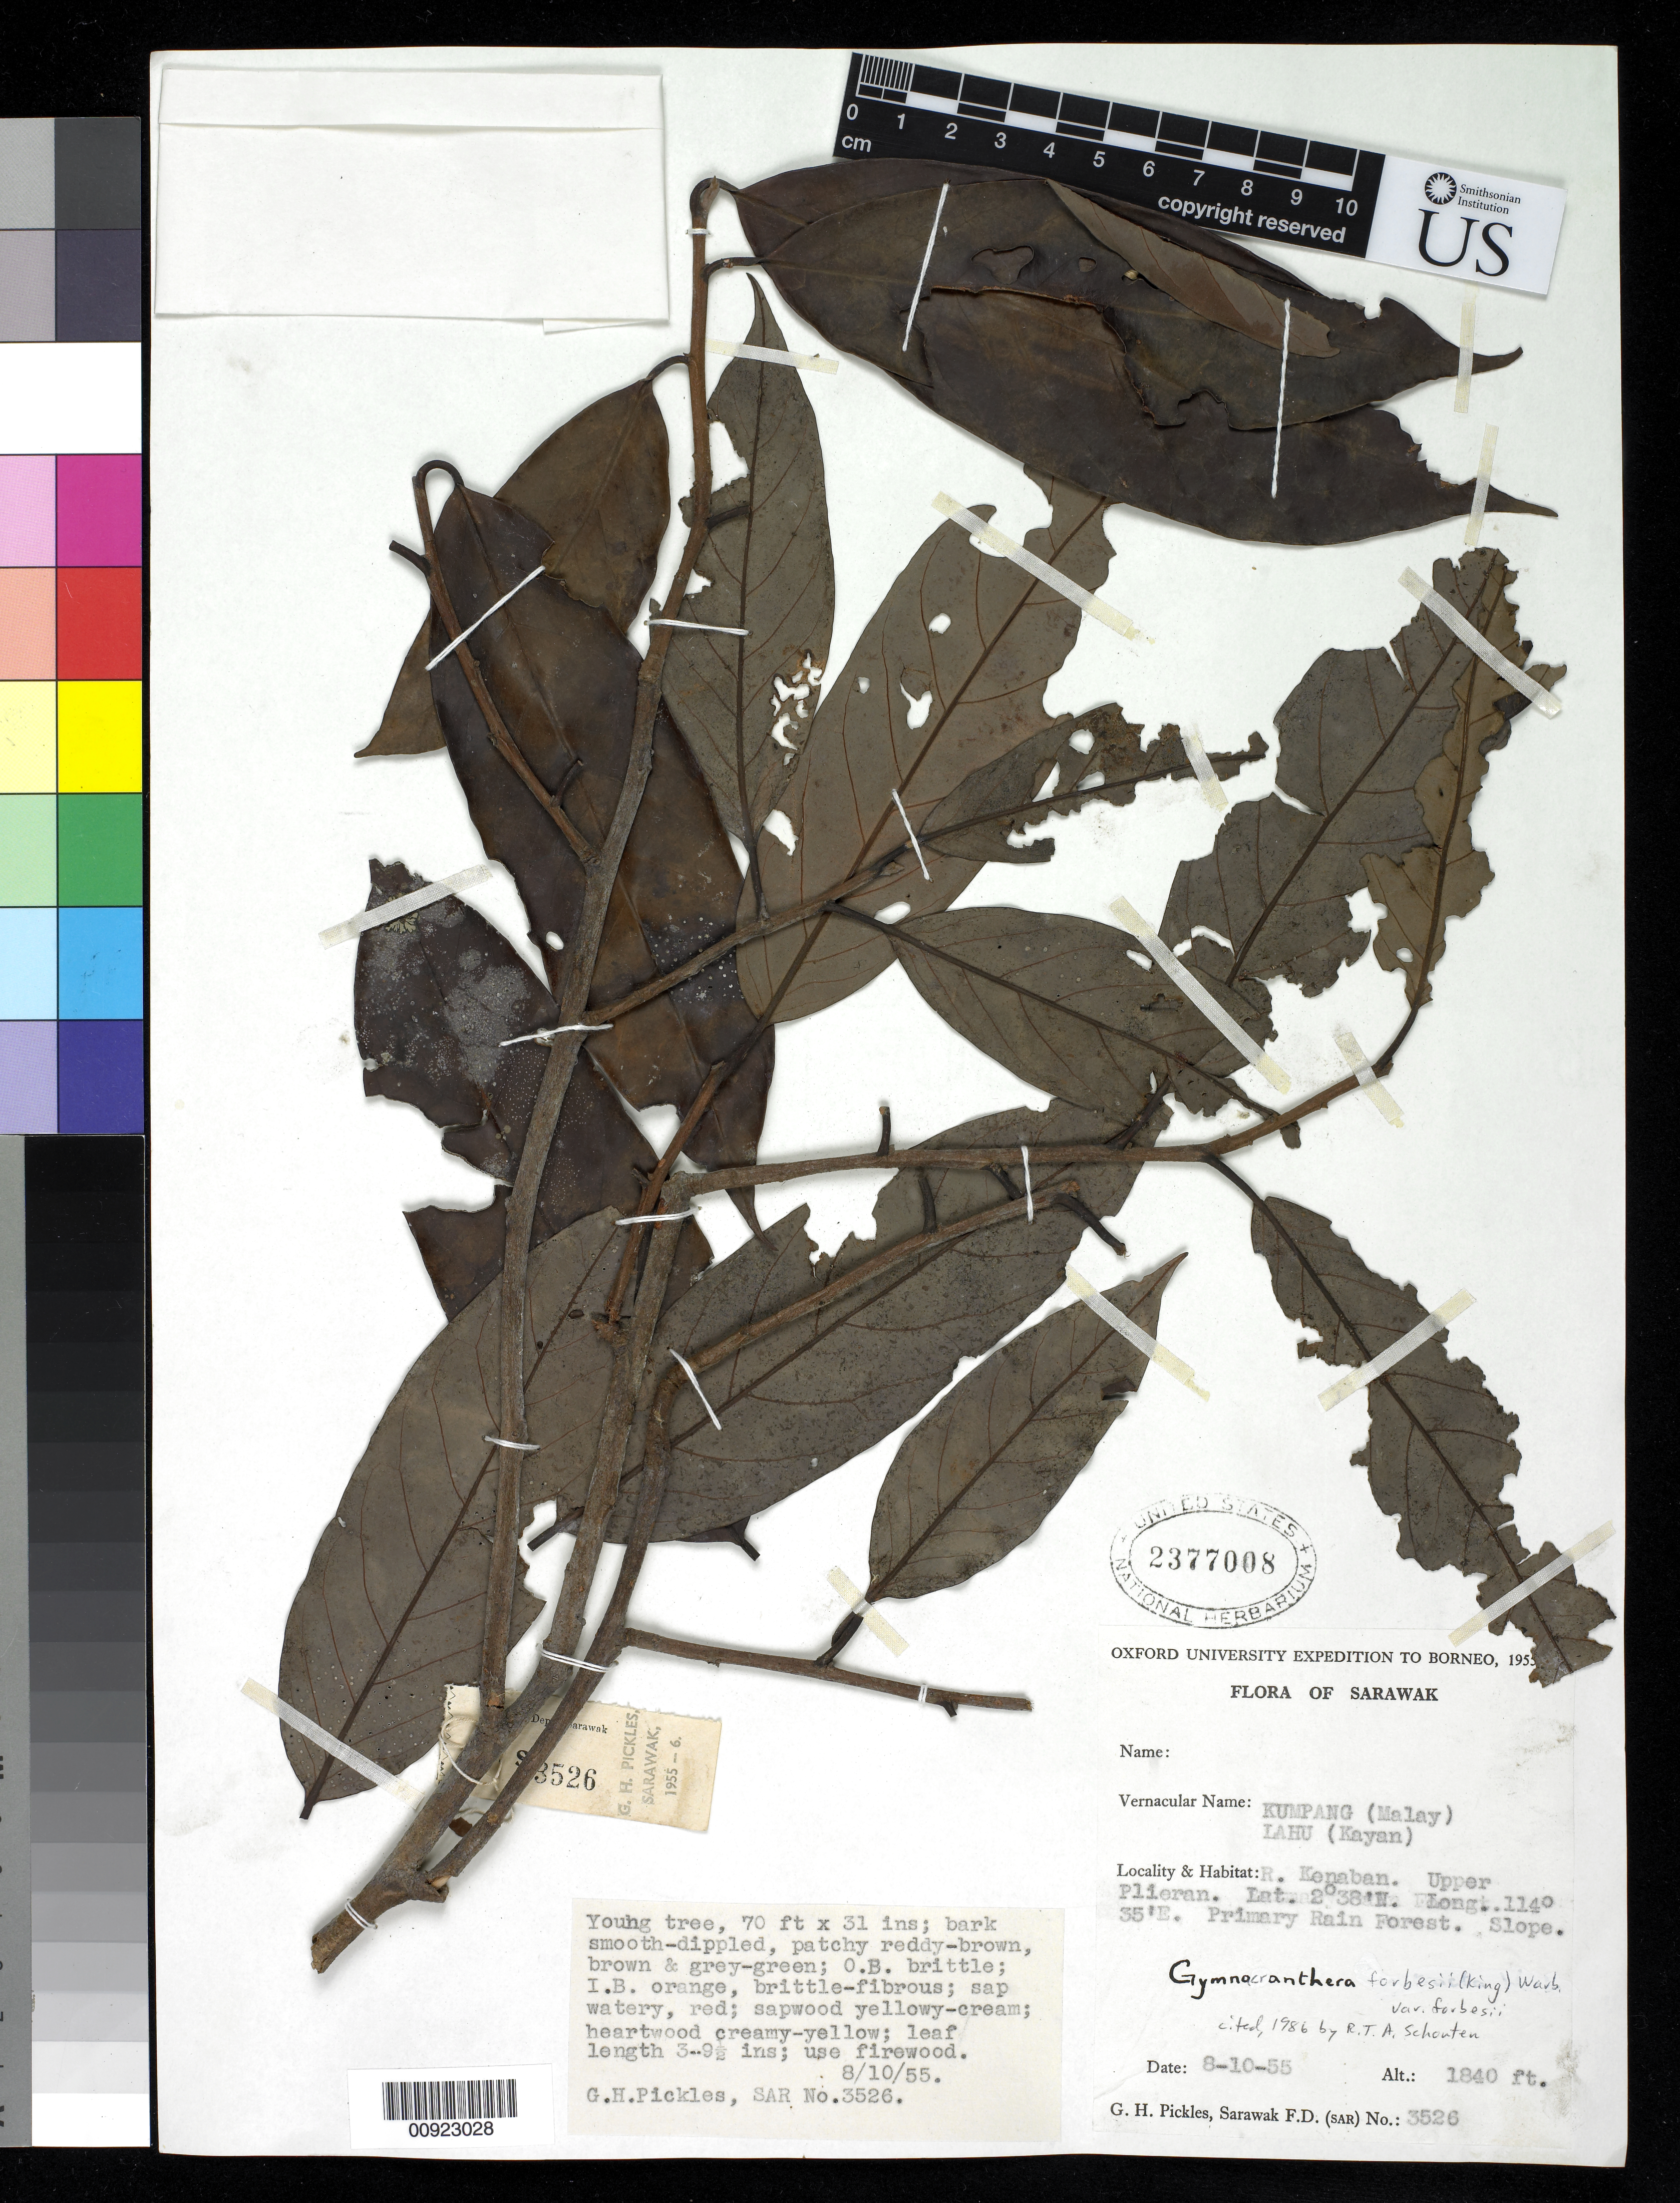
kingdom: Plantae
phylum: Tracheophyta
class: Magnoliopsida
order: Magnoliales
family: Myristicaceae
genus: Gymnacranthera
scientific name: Gymnacranthera forbesii var. forbesii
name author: (R.M. King) Warb.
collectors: G. Pickles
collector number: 3526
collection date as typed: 10 Aug 1955 or 08 Oct 1955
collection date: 1955-08-10 or 1955-10-08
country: Malaysia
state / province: Sarawak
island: Borneo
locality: R. Kenaban. Upper Plieran.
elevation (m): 576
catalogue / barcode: US 2377008